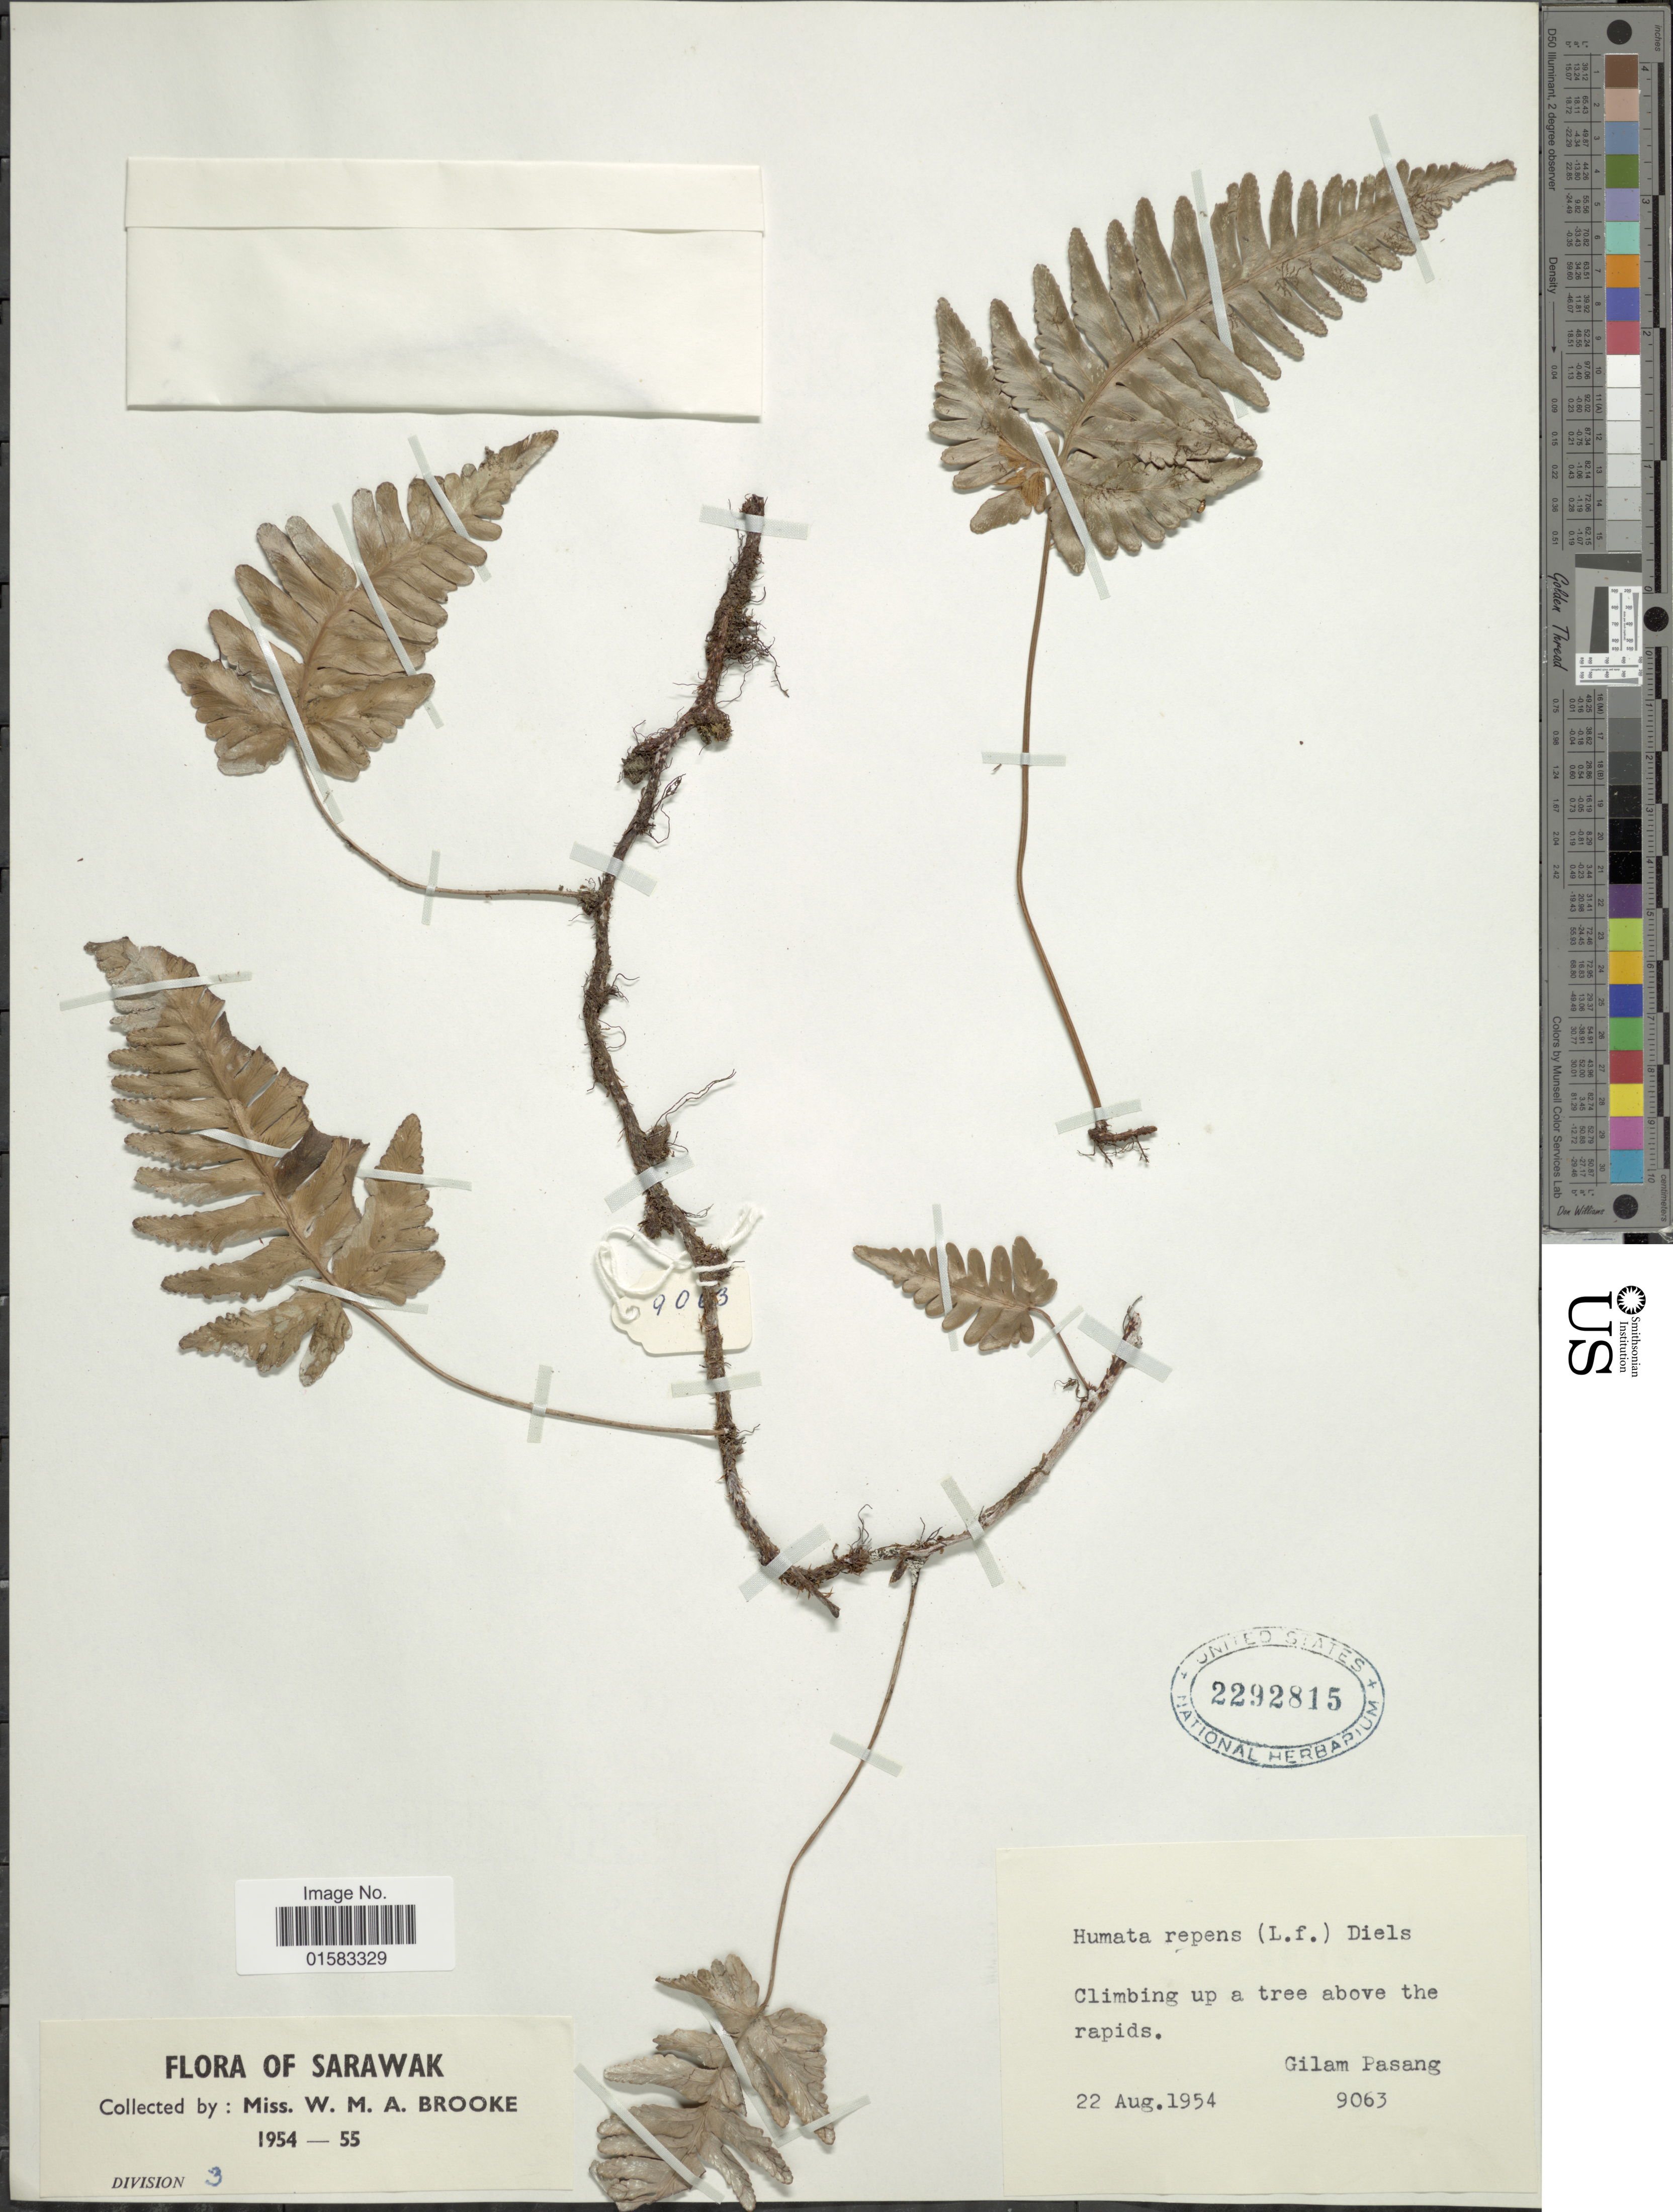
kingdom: Plantae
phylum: Tracheophyta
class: Polypodiopsida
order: Polypodiales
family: Davalliaceae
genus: Davallia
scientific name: Davallia repens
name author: (L. f.) Kuhn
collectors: W. Brooke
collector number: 9063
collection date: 1954-08-22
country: Malaysia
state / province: Sarawak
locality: Gilam Pasang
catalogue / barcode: US 2292815